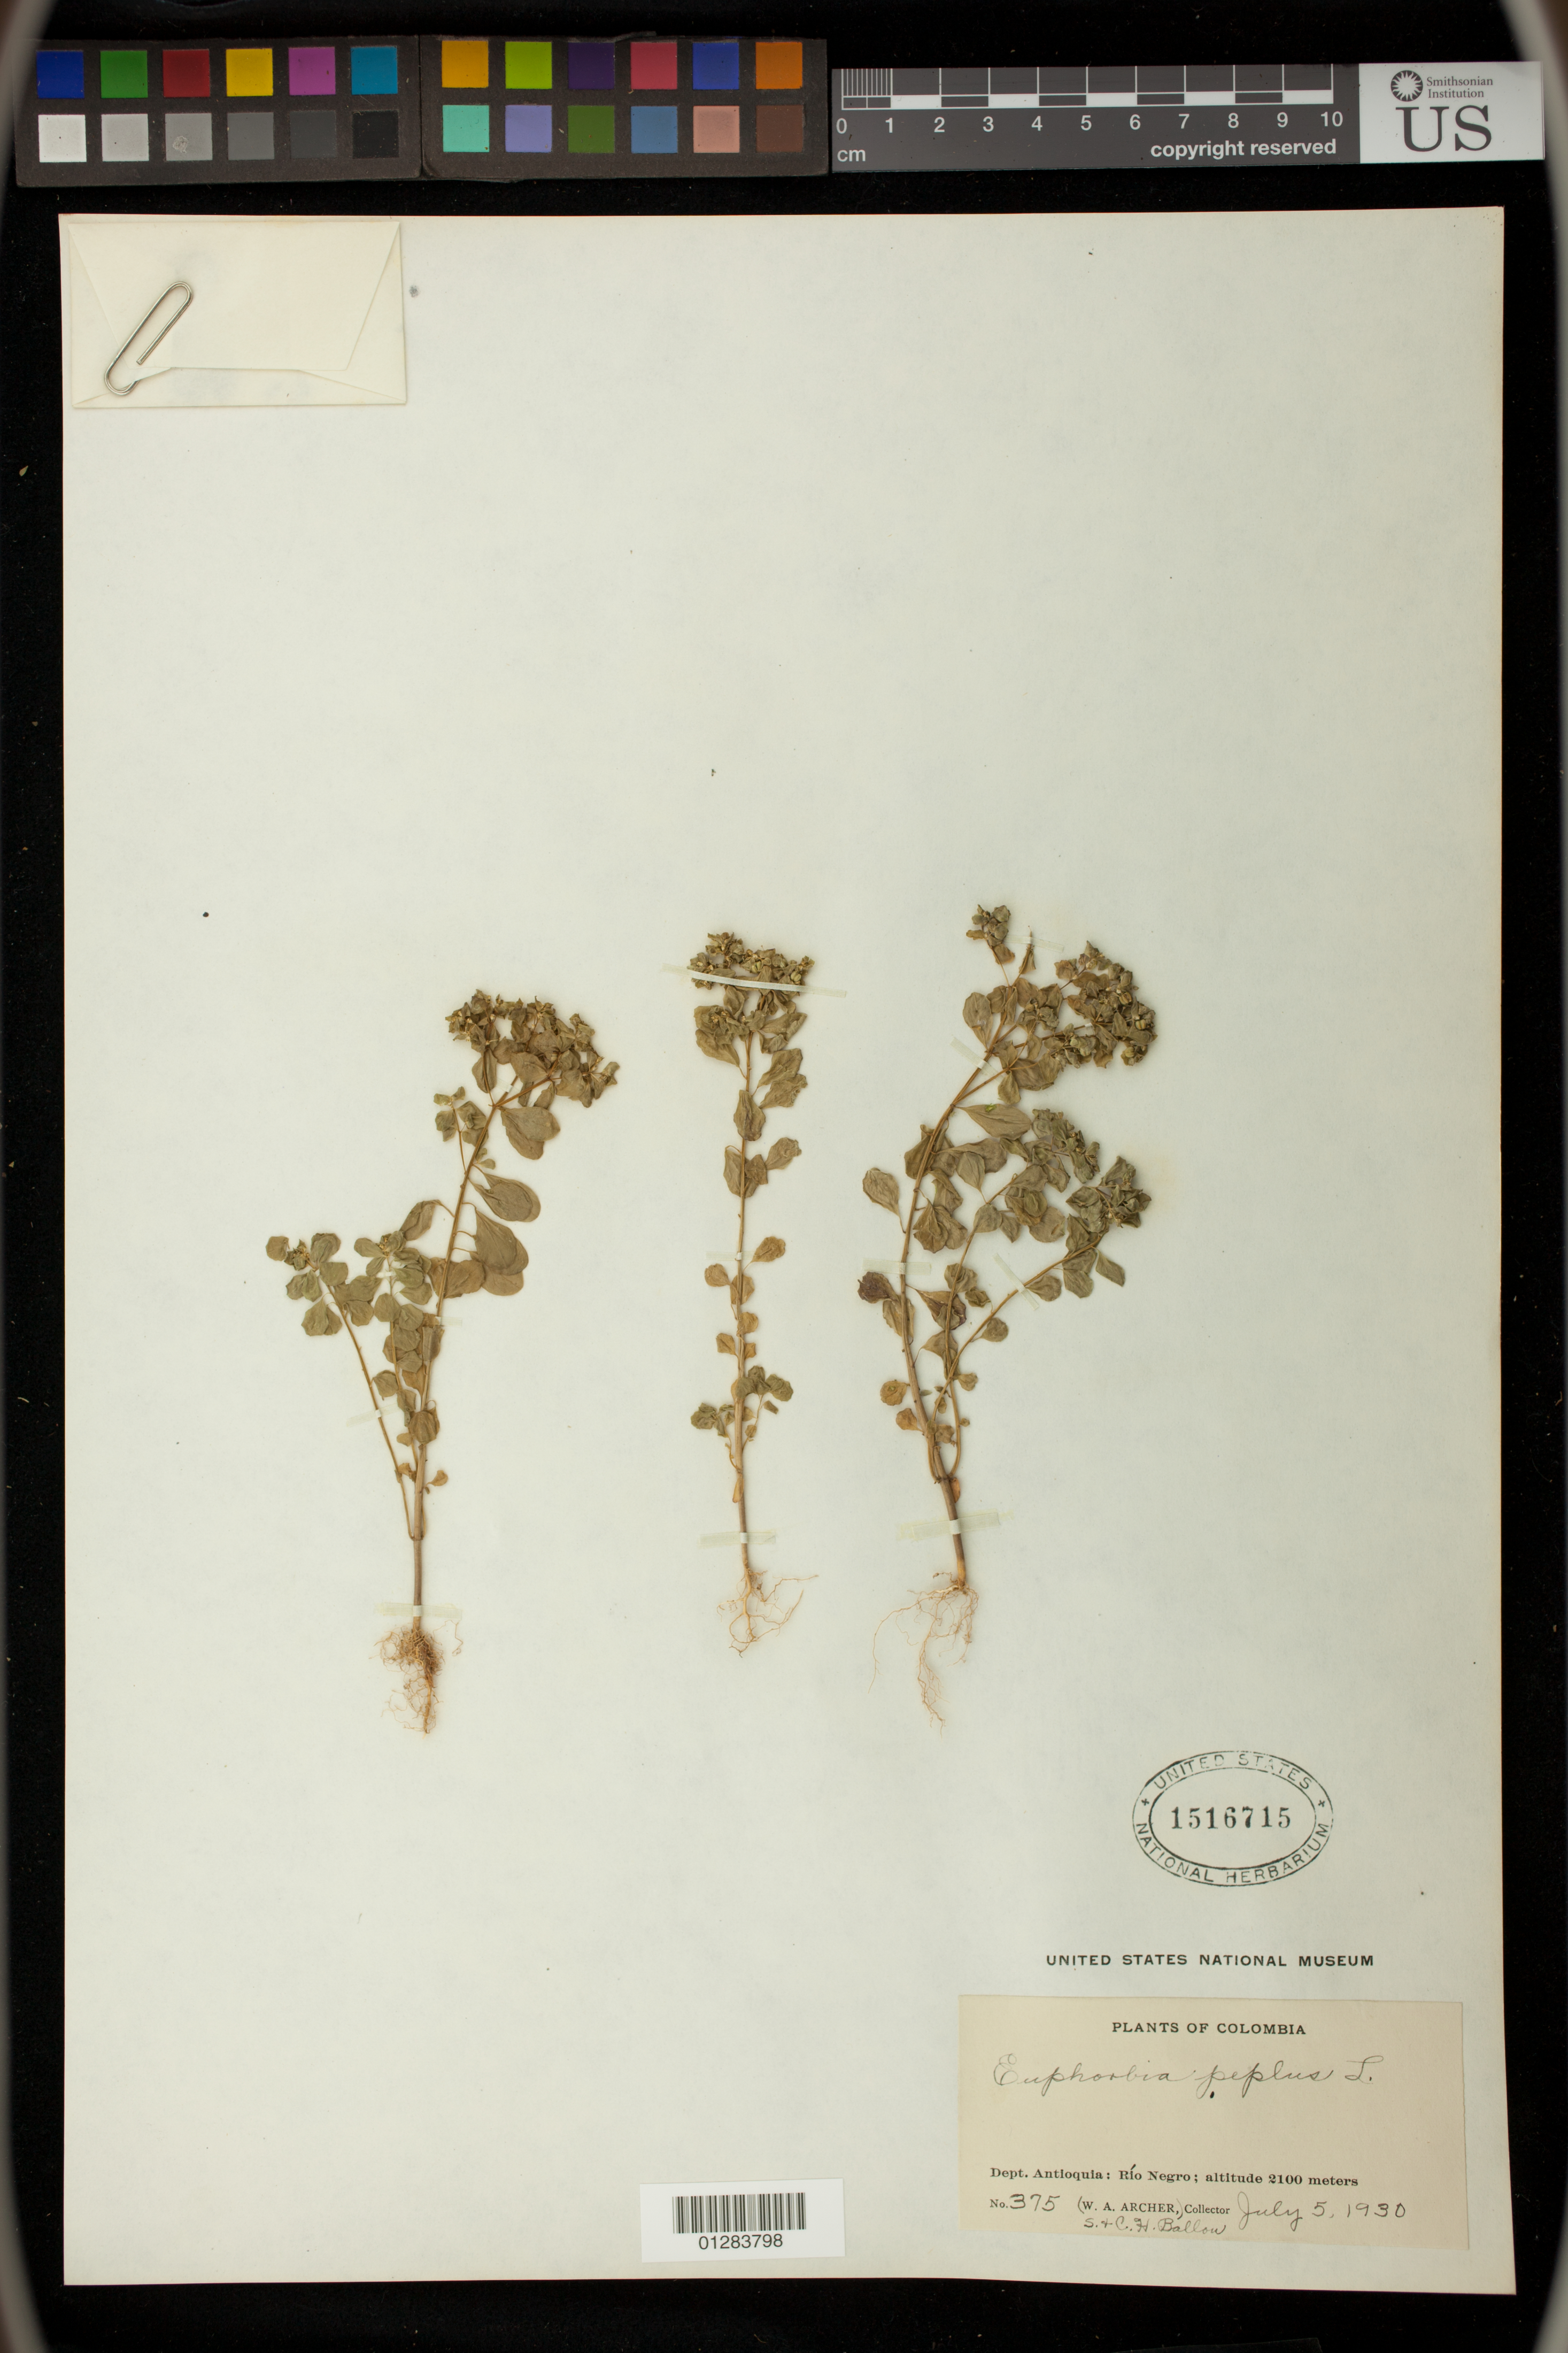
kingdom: Plantae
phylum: Tracheophyta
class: Magnoliopsida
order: Malpighiales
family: Euphorbiaceae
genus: Euphorbia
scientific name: Euphorbia peplus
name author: L.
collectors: W. A. Archer, S. Ballow & C. Ballow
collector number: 375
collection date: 1930-07-05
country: Colombia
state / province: Antioquia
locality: Rio Negro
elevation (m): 2100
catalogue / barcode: US 1516715